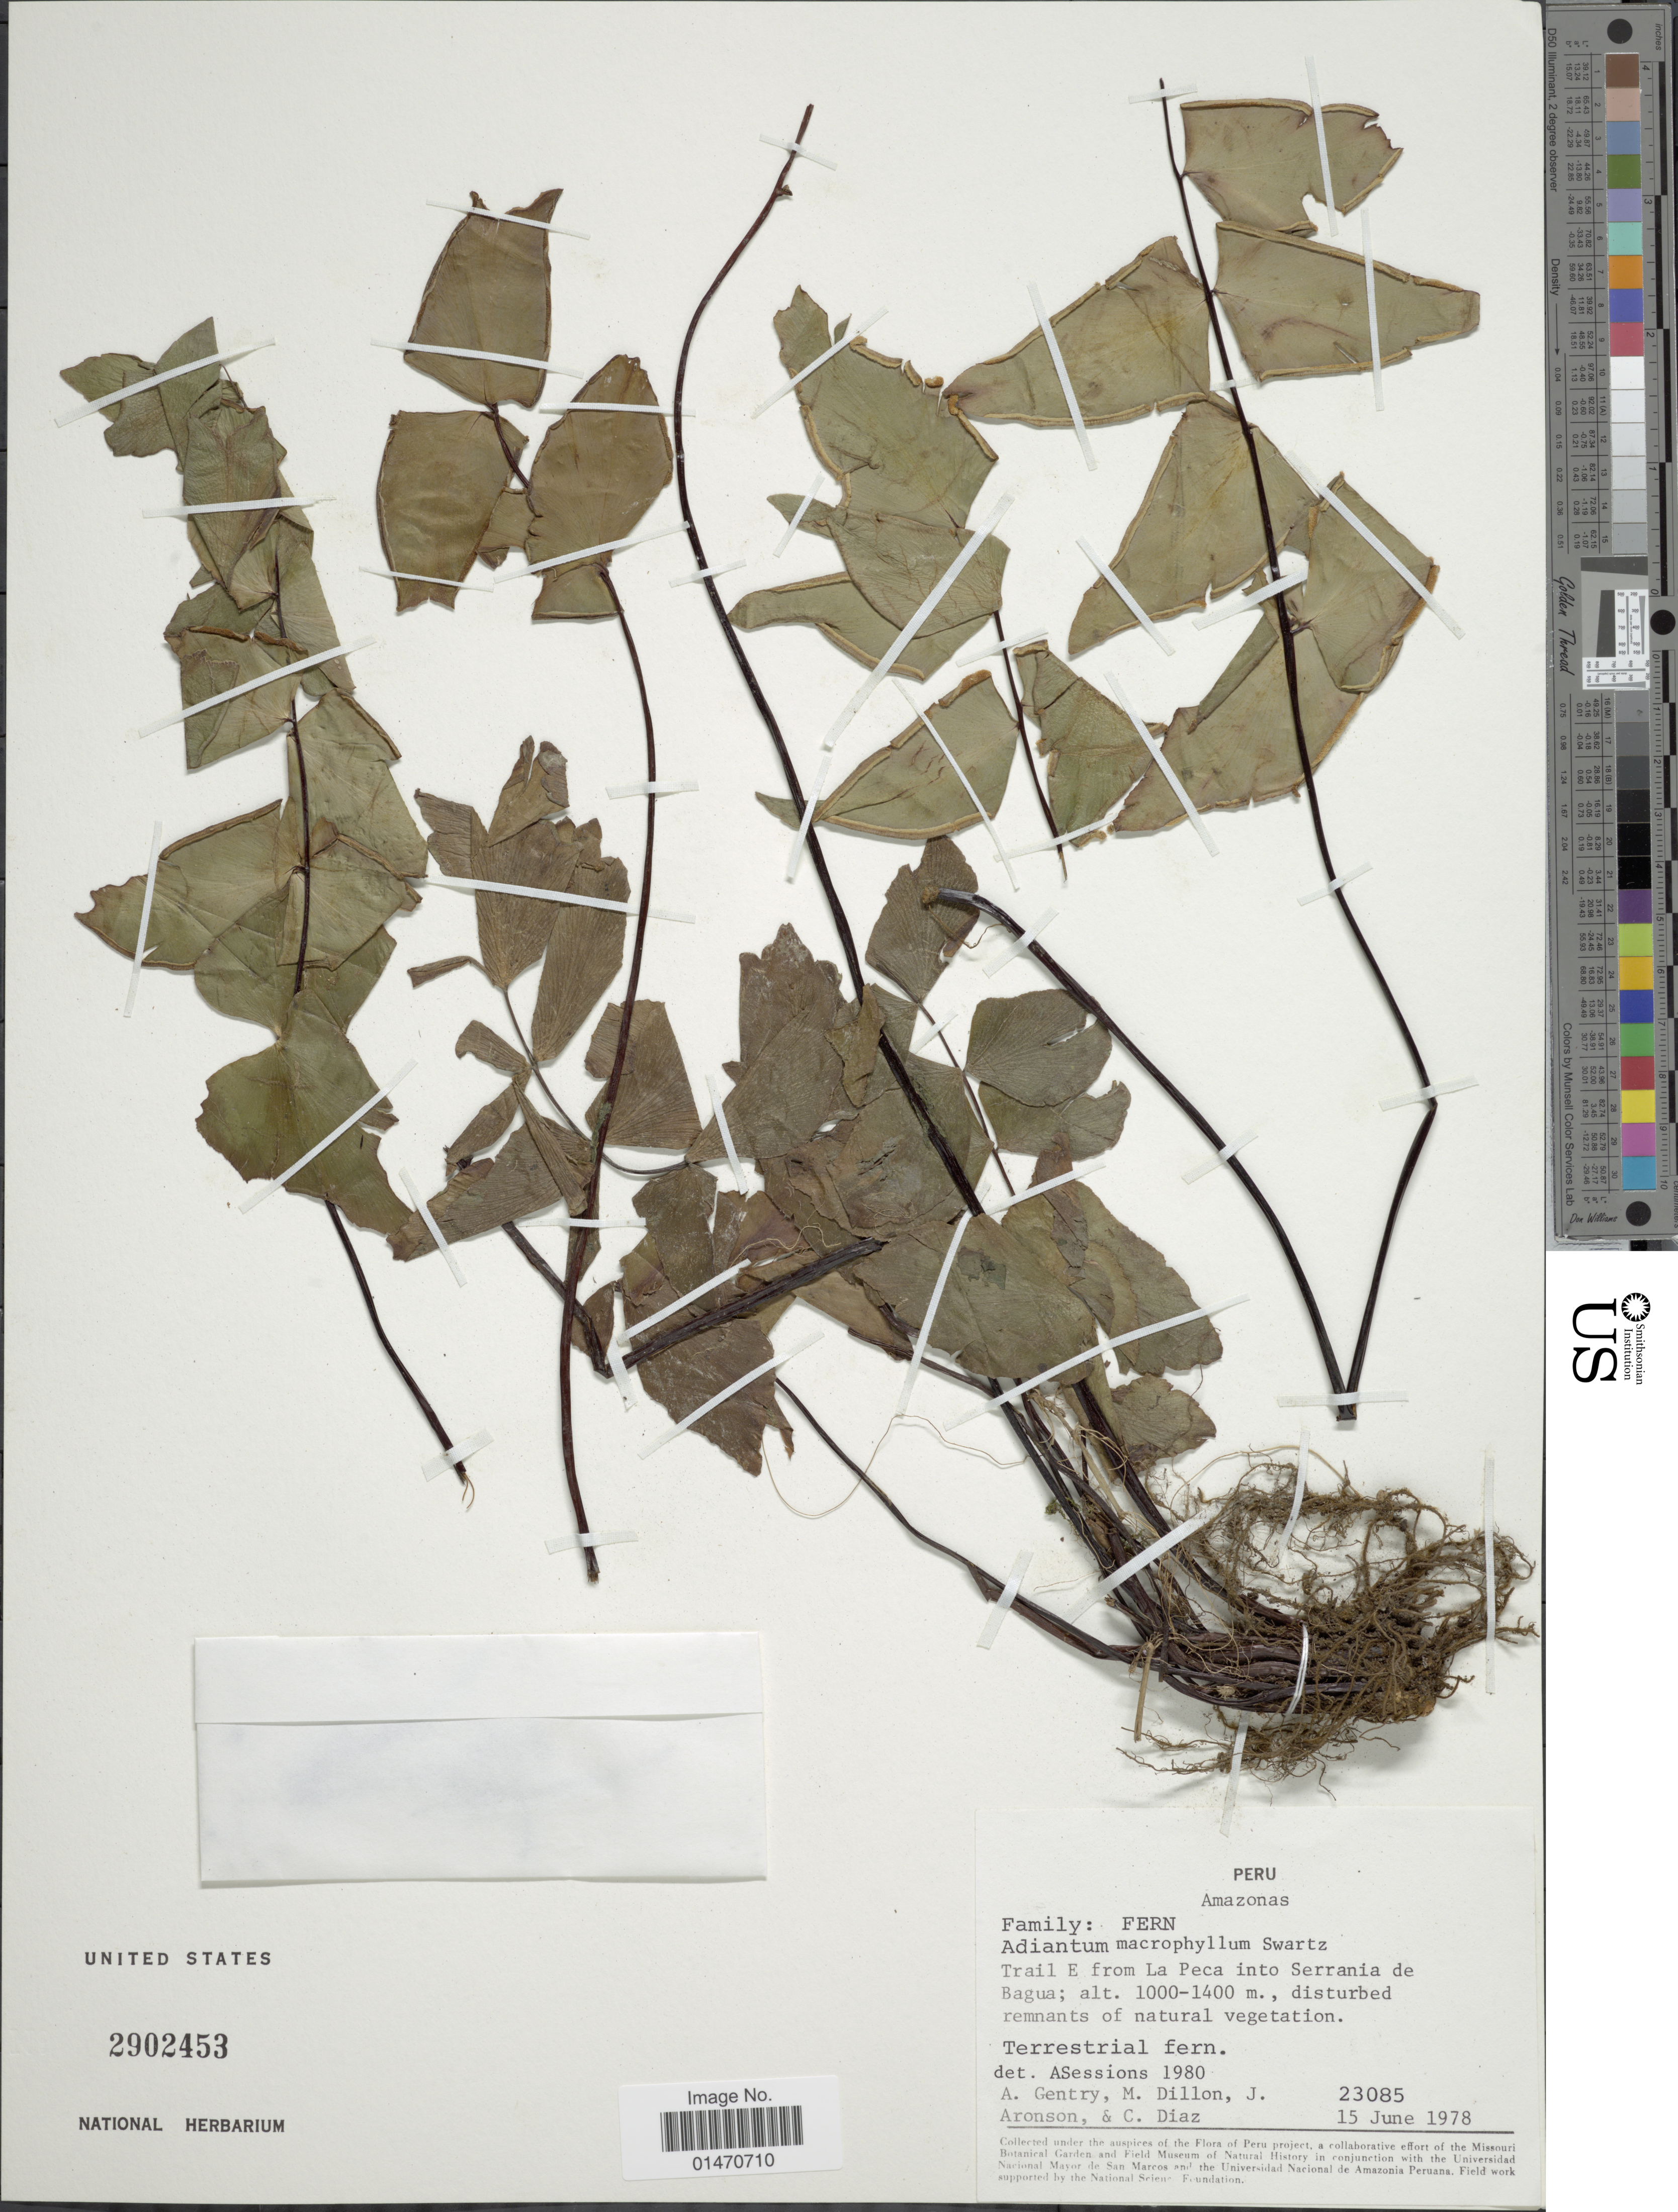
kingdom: Plantae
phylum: Tracheophyta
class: Polypodiopsida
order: Polypodiales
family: Pteridaceae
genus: Adiantum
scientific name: Adiantum macrophyllum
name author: Sw.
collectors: A. H. Gentry, M. O. Dillon, J. Aronson & C. Díaz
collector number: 23085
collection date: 1978-06-15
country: Peru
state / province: Amazonas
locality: Amazonas, Trail E from La Peca Into Serrania de Bagua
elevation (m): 1000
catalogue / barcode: US 2902453